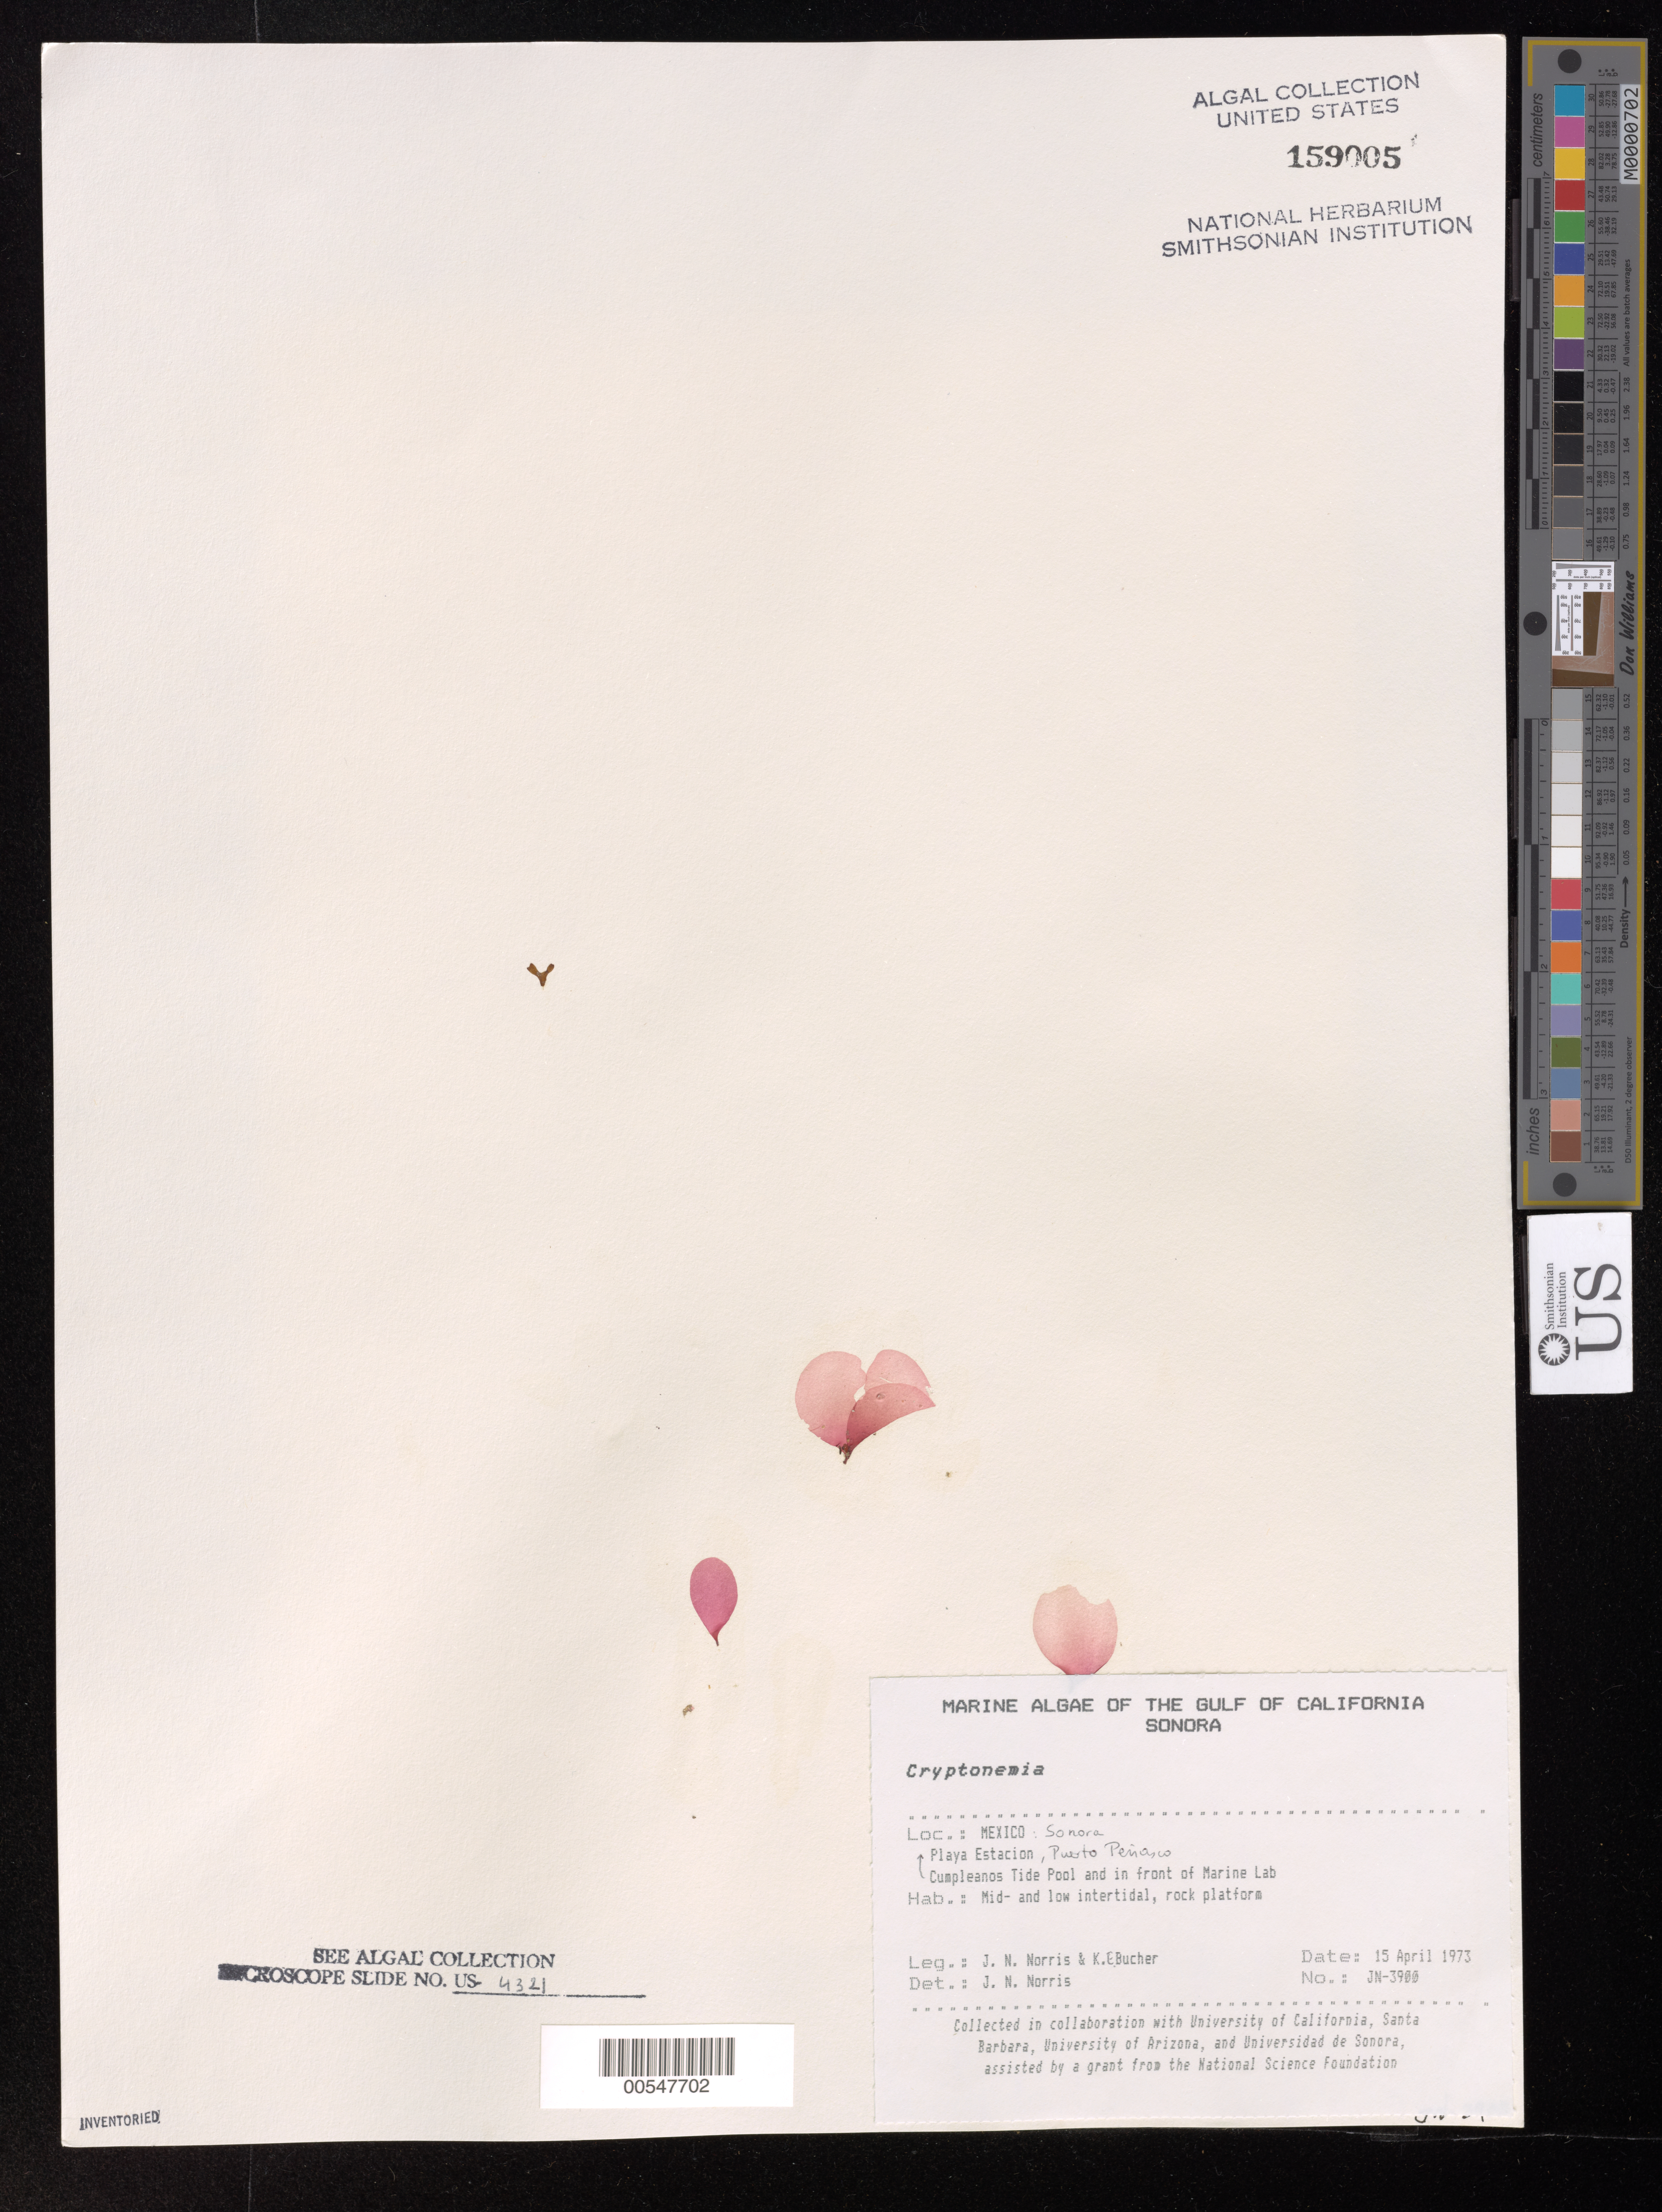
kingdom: Plantae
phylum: Rhodophyta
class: Florideophyceae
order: Halymeniales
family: Halymeniaceae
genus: Cryptonemia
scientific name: Cryptonemia sp.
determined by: Norris, James N.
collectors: J. N. Norris & K. E. Bucher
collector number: JN-3900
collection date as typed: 15 Apr 1973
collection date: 1973-04-15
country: Mexico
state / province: Sonora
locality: Playa Estacion, Puerto Penasco, Cumpleanos tide pool and marine station shore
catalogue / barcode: US 159005